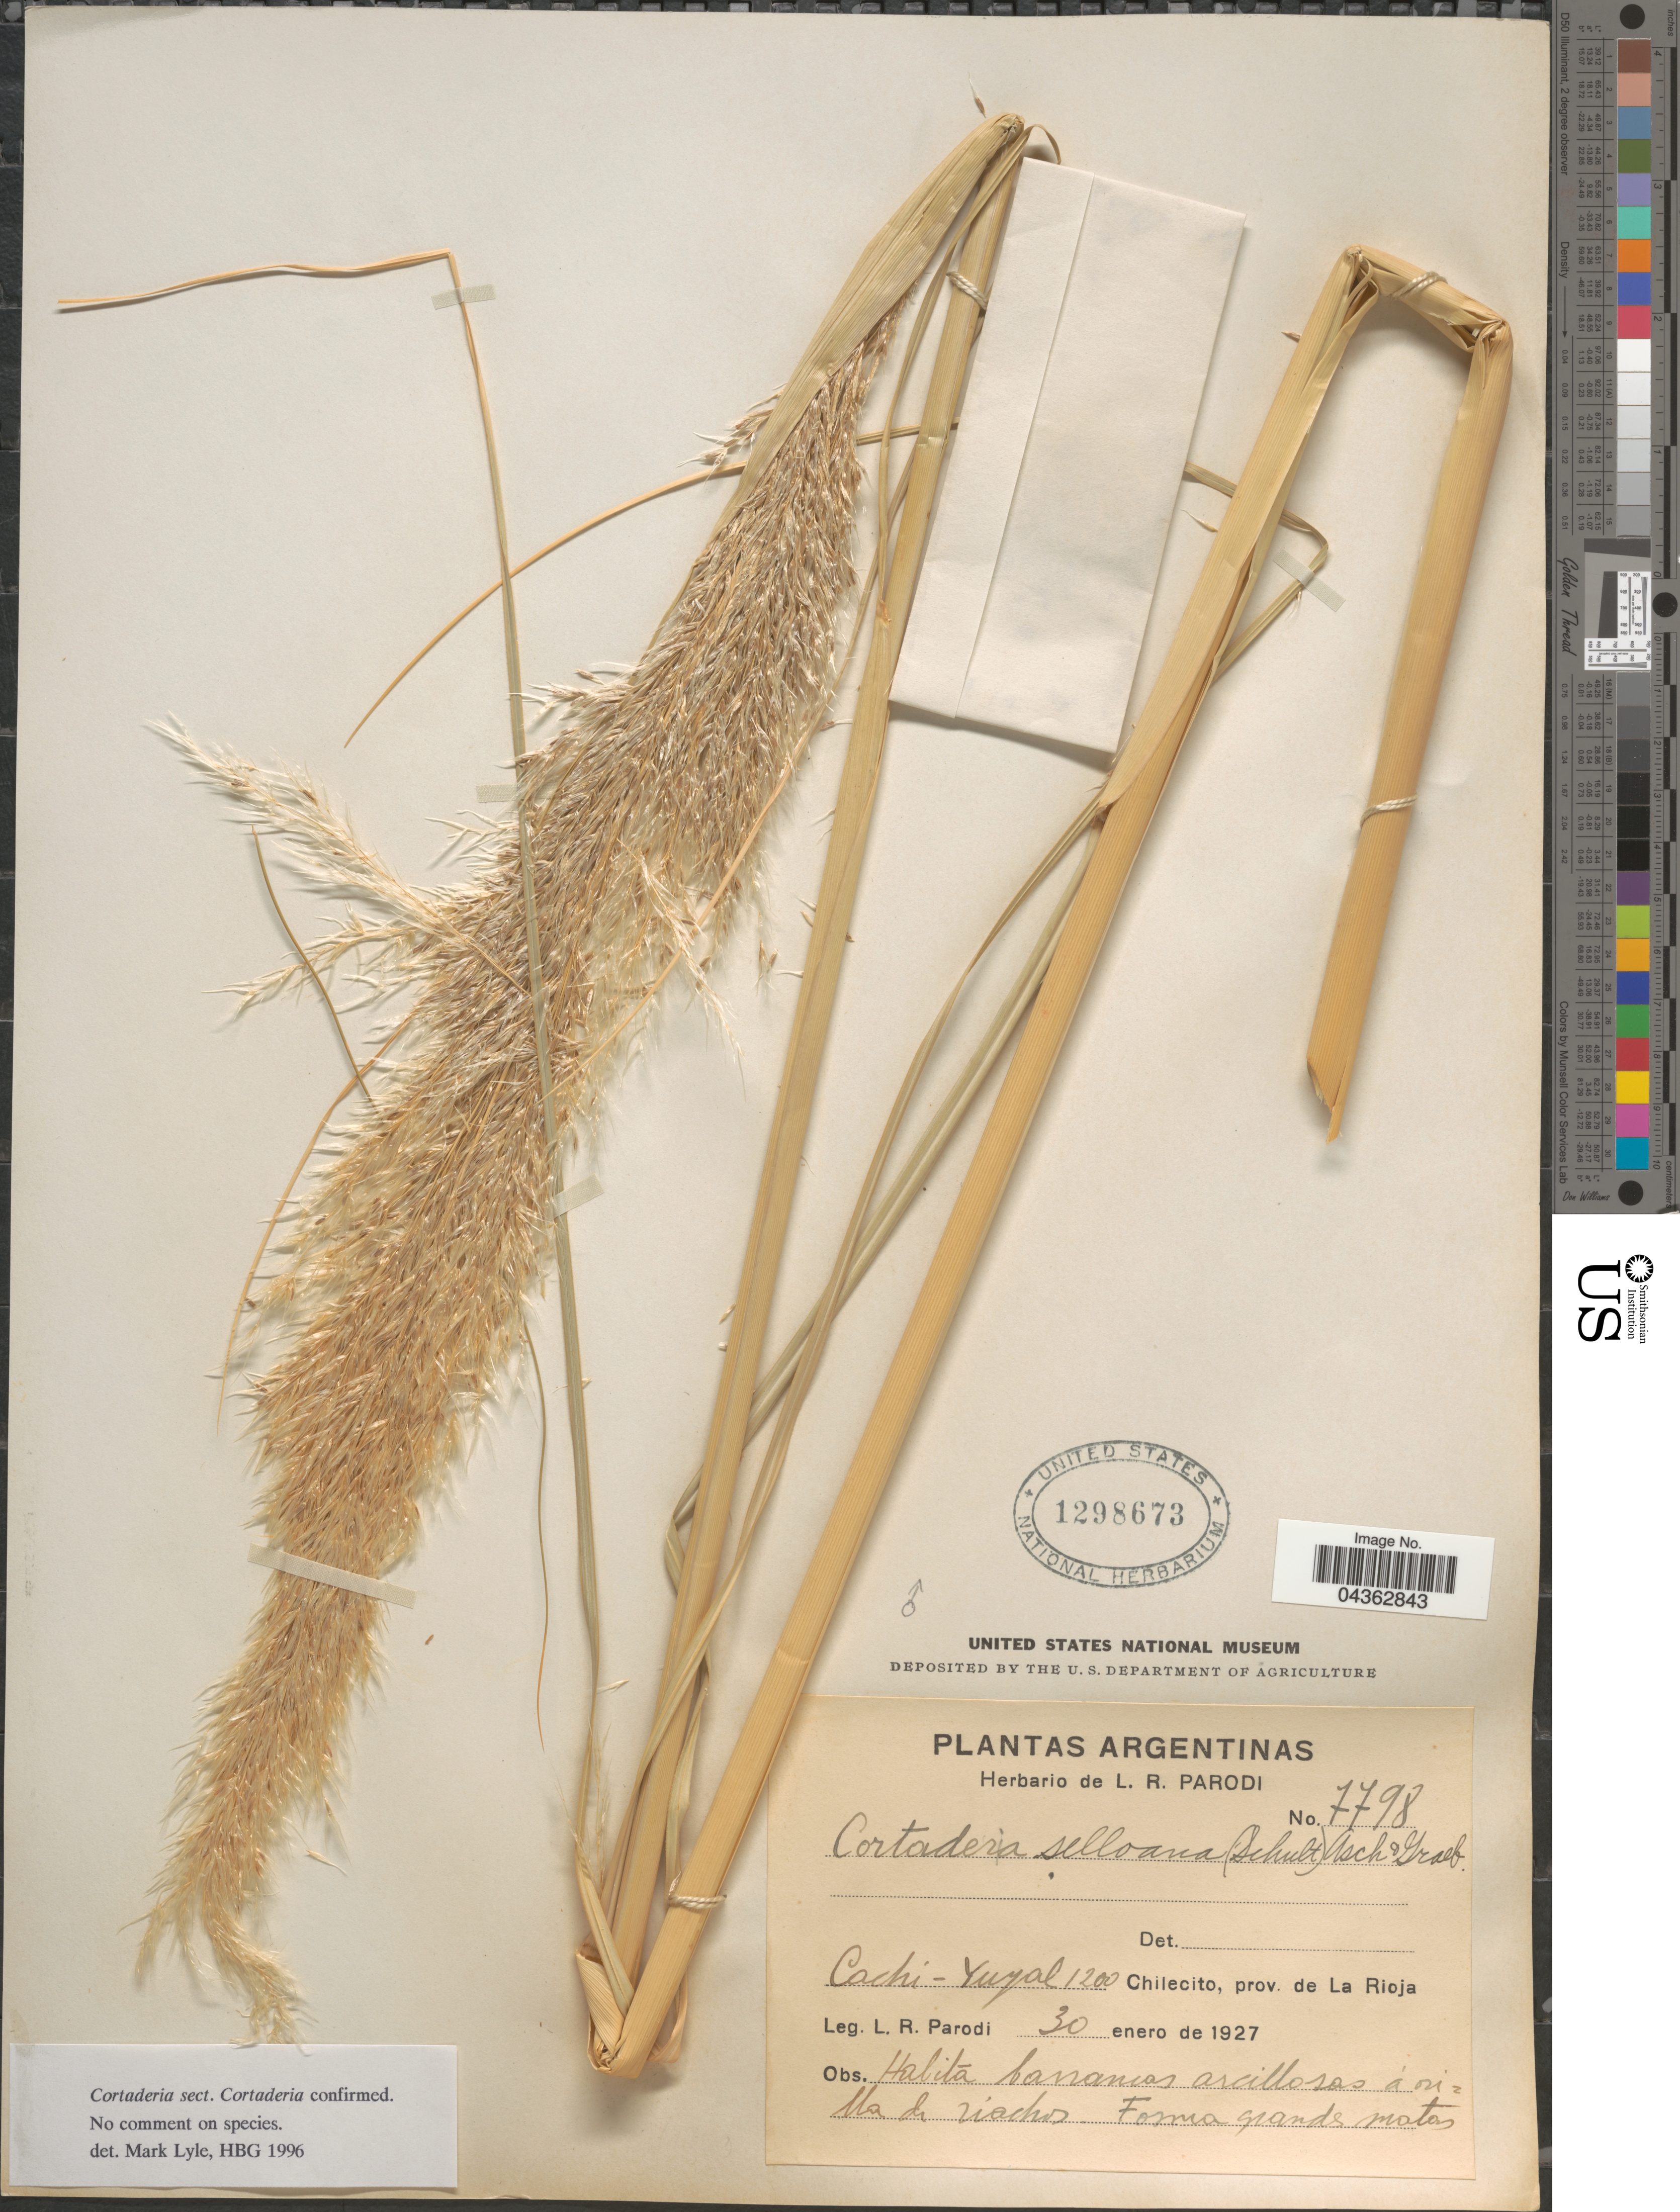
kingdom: Plantae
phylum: Tracheophyta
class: Liliopsida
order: Poales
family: Poaceae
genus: Cortaderia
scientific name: Cortaderia selloana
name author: (Schult. & Schult. f.) Asch. & Graebn.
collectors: L. R. Parodi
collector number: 7798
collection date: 1927-01-30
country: Argentina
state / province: La Rioja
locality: Cachi - Yuyal. Chilecito.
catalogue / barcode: US 1298673